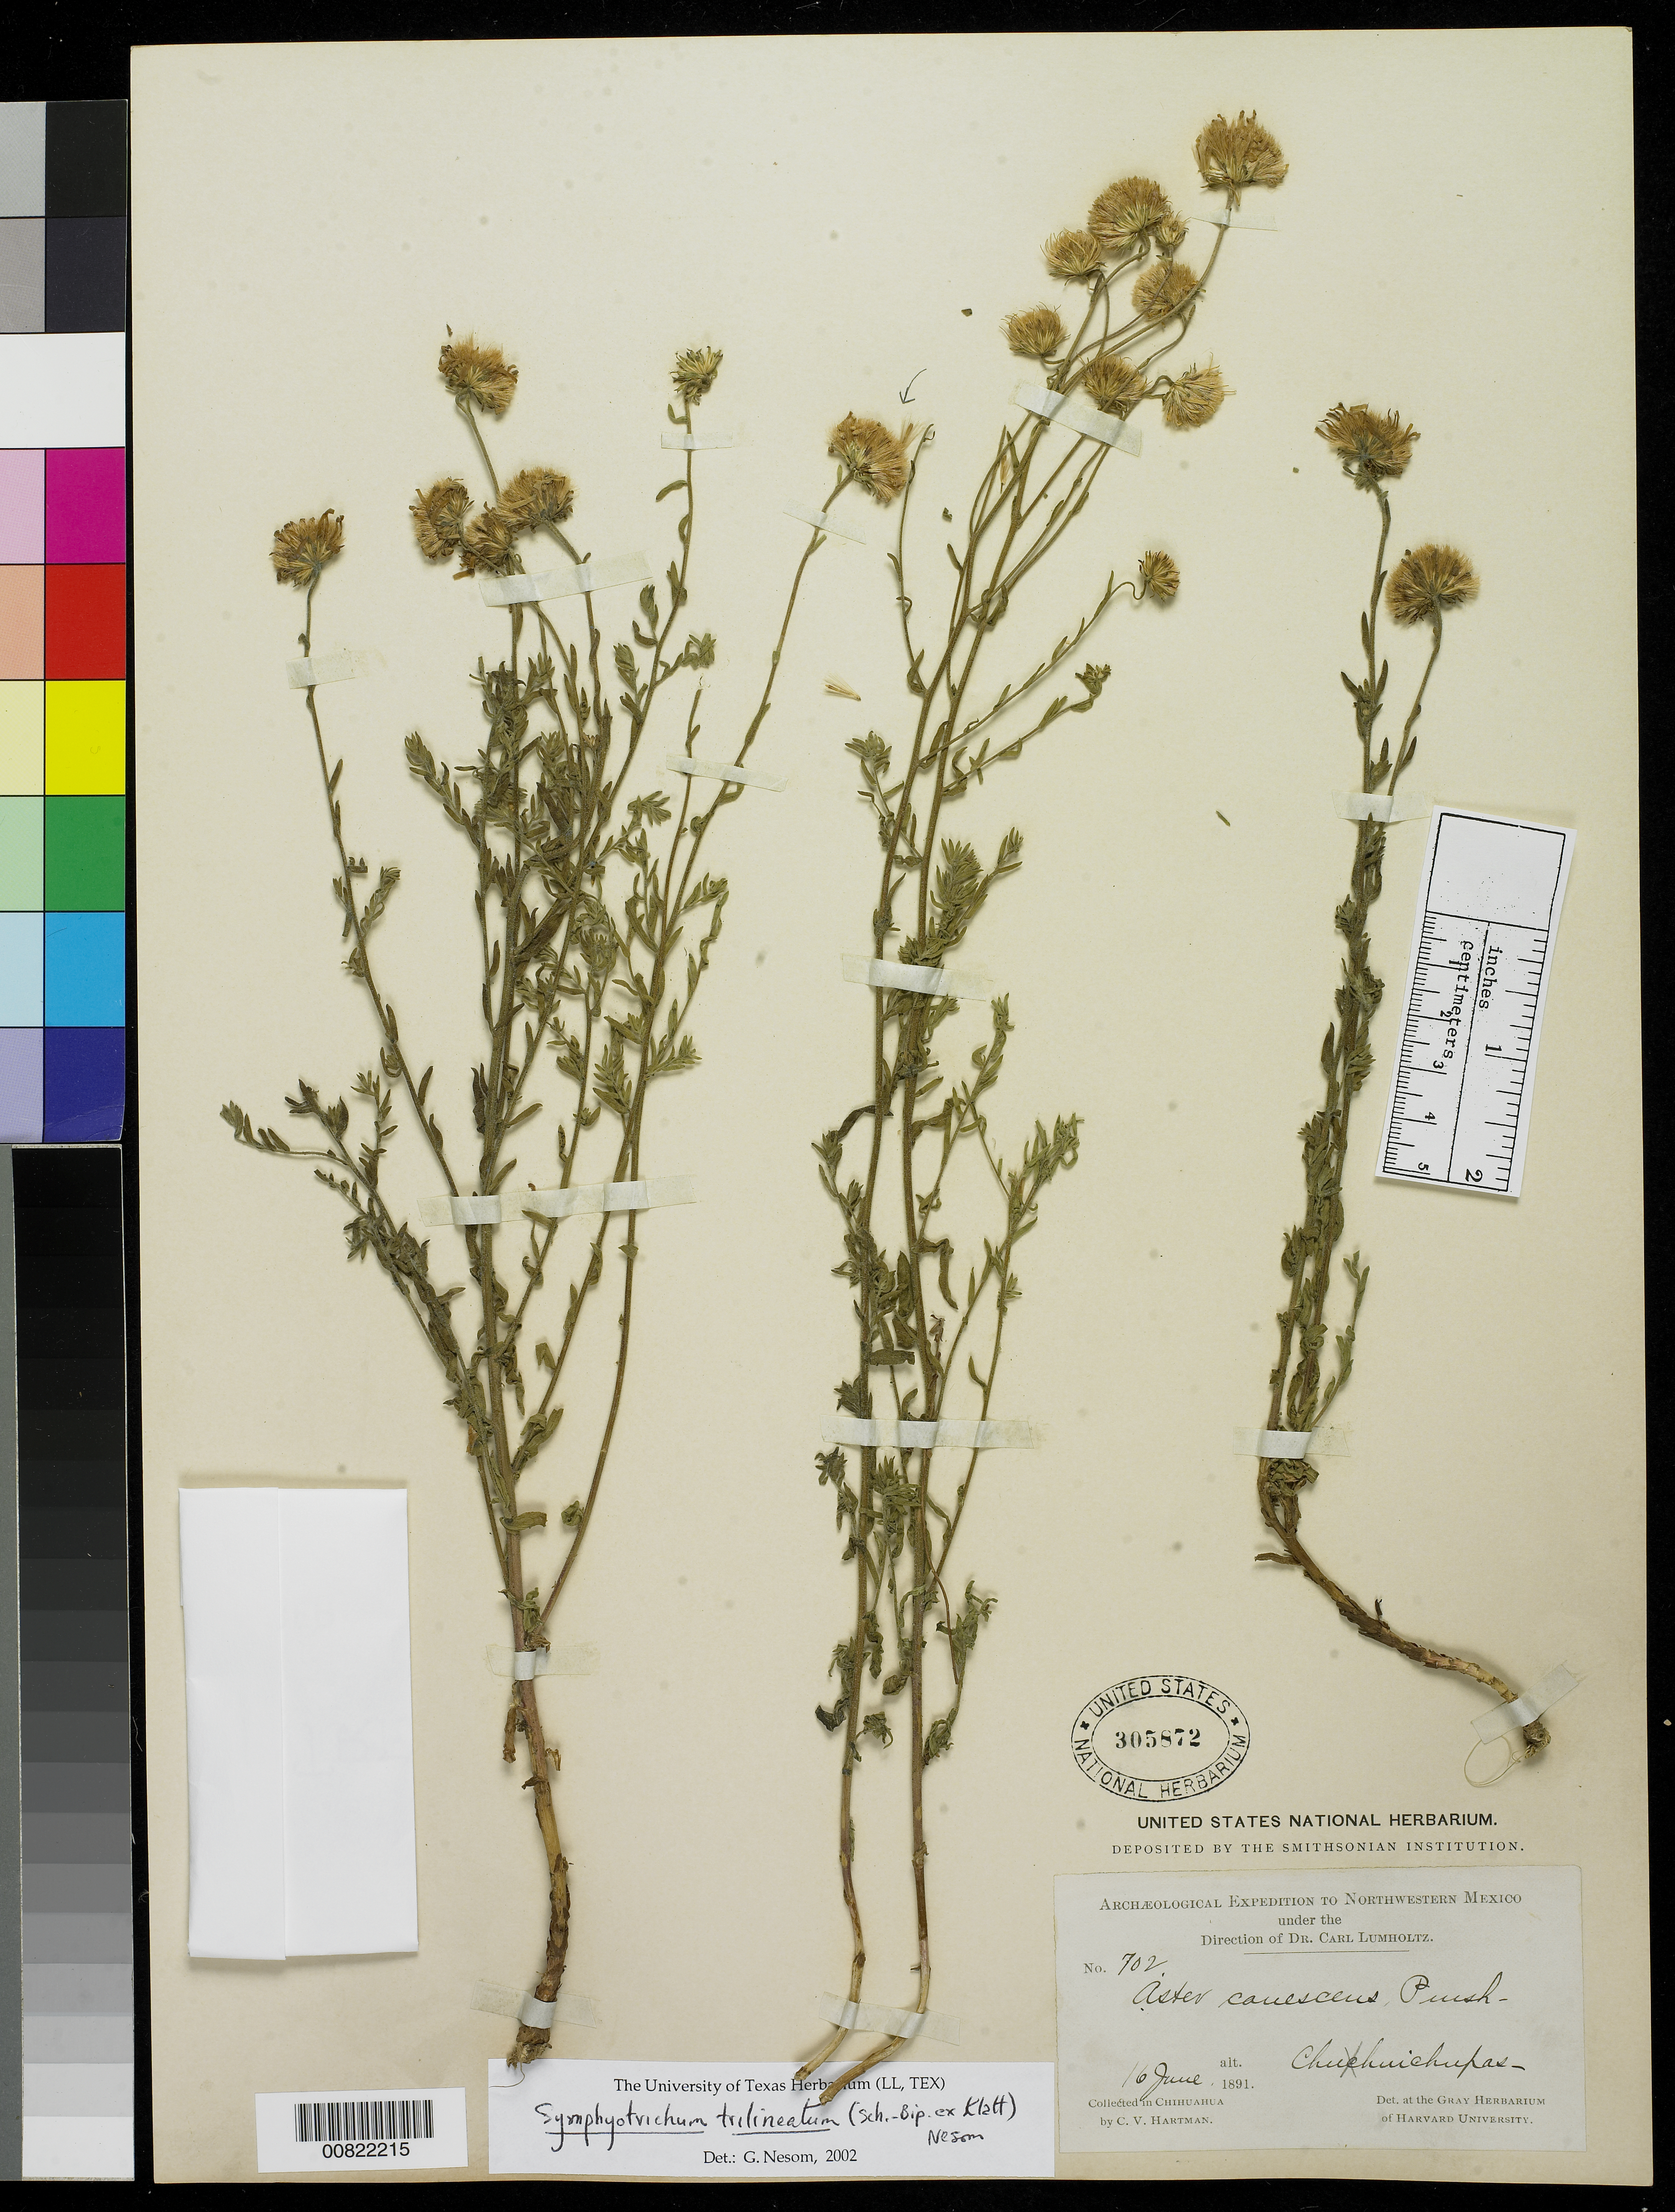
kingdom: Plantae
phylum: Tracheophyta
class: Magnoliopsida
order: Asterales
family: Asteraceae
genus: Symphyotrichum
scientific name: Symphyotrichum trilineatum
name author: (Sch. Bip. ex Klatt) G.L. Nesom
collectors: C. V. Hartman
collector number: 702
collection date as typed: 16 Jun 1891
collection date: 1891-06-16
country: Mexico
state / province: Chihuahua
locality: Chuhuichupa, Chihuahua.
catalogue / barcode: US 305872